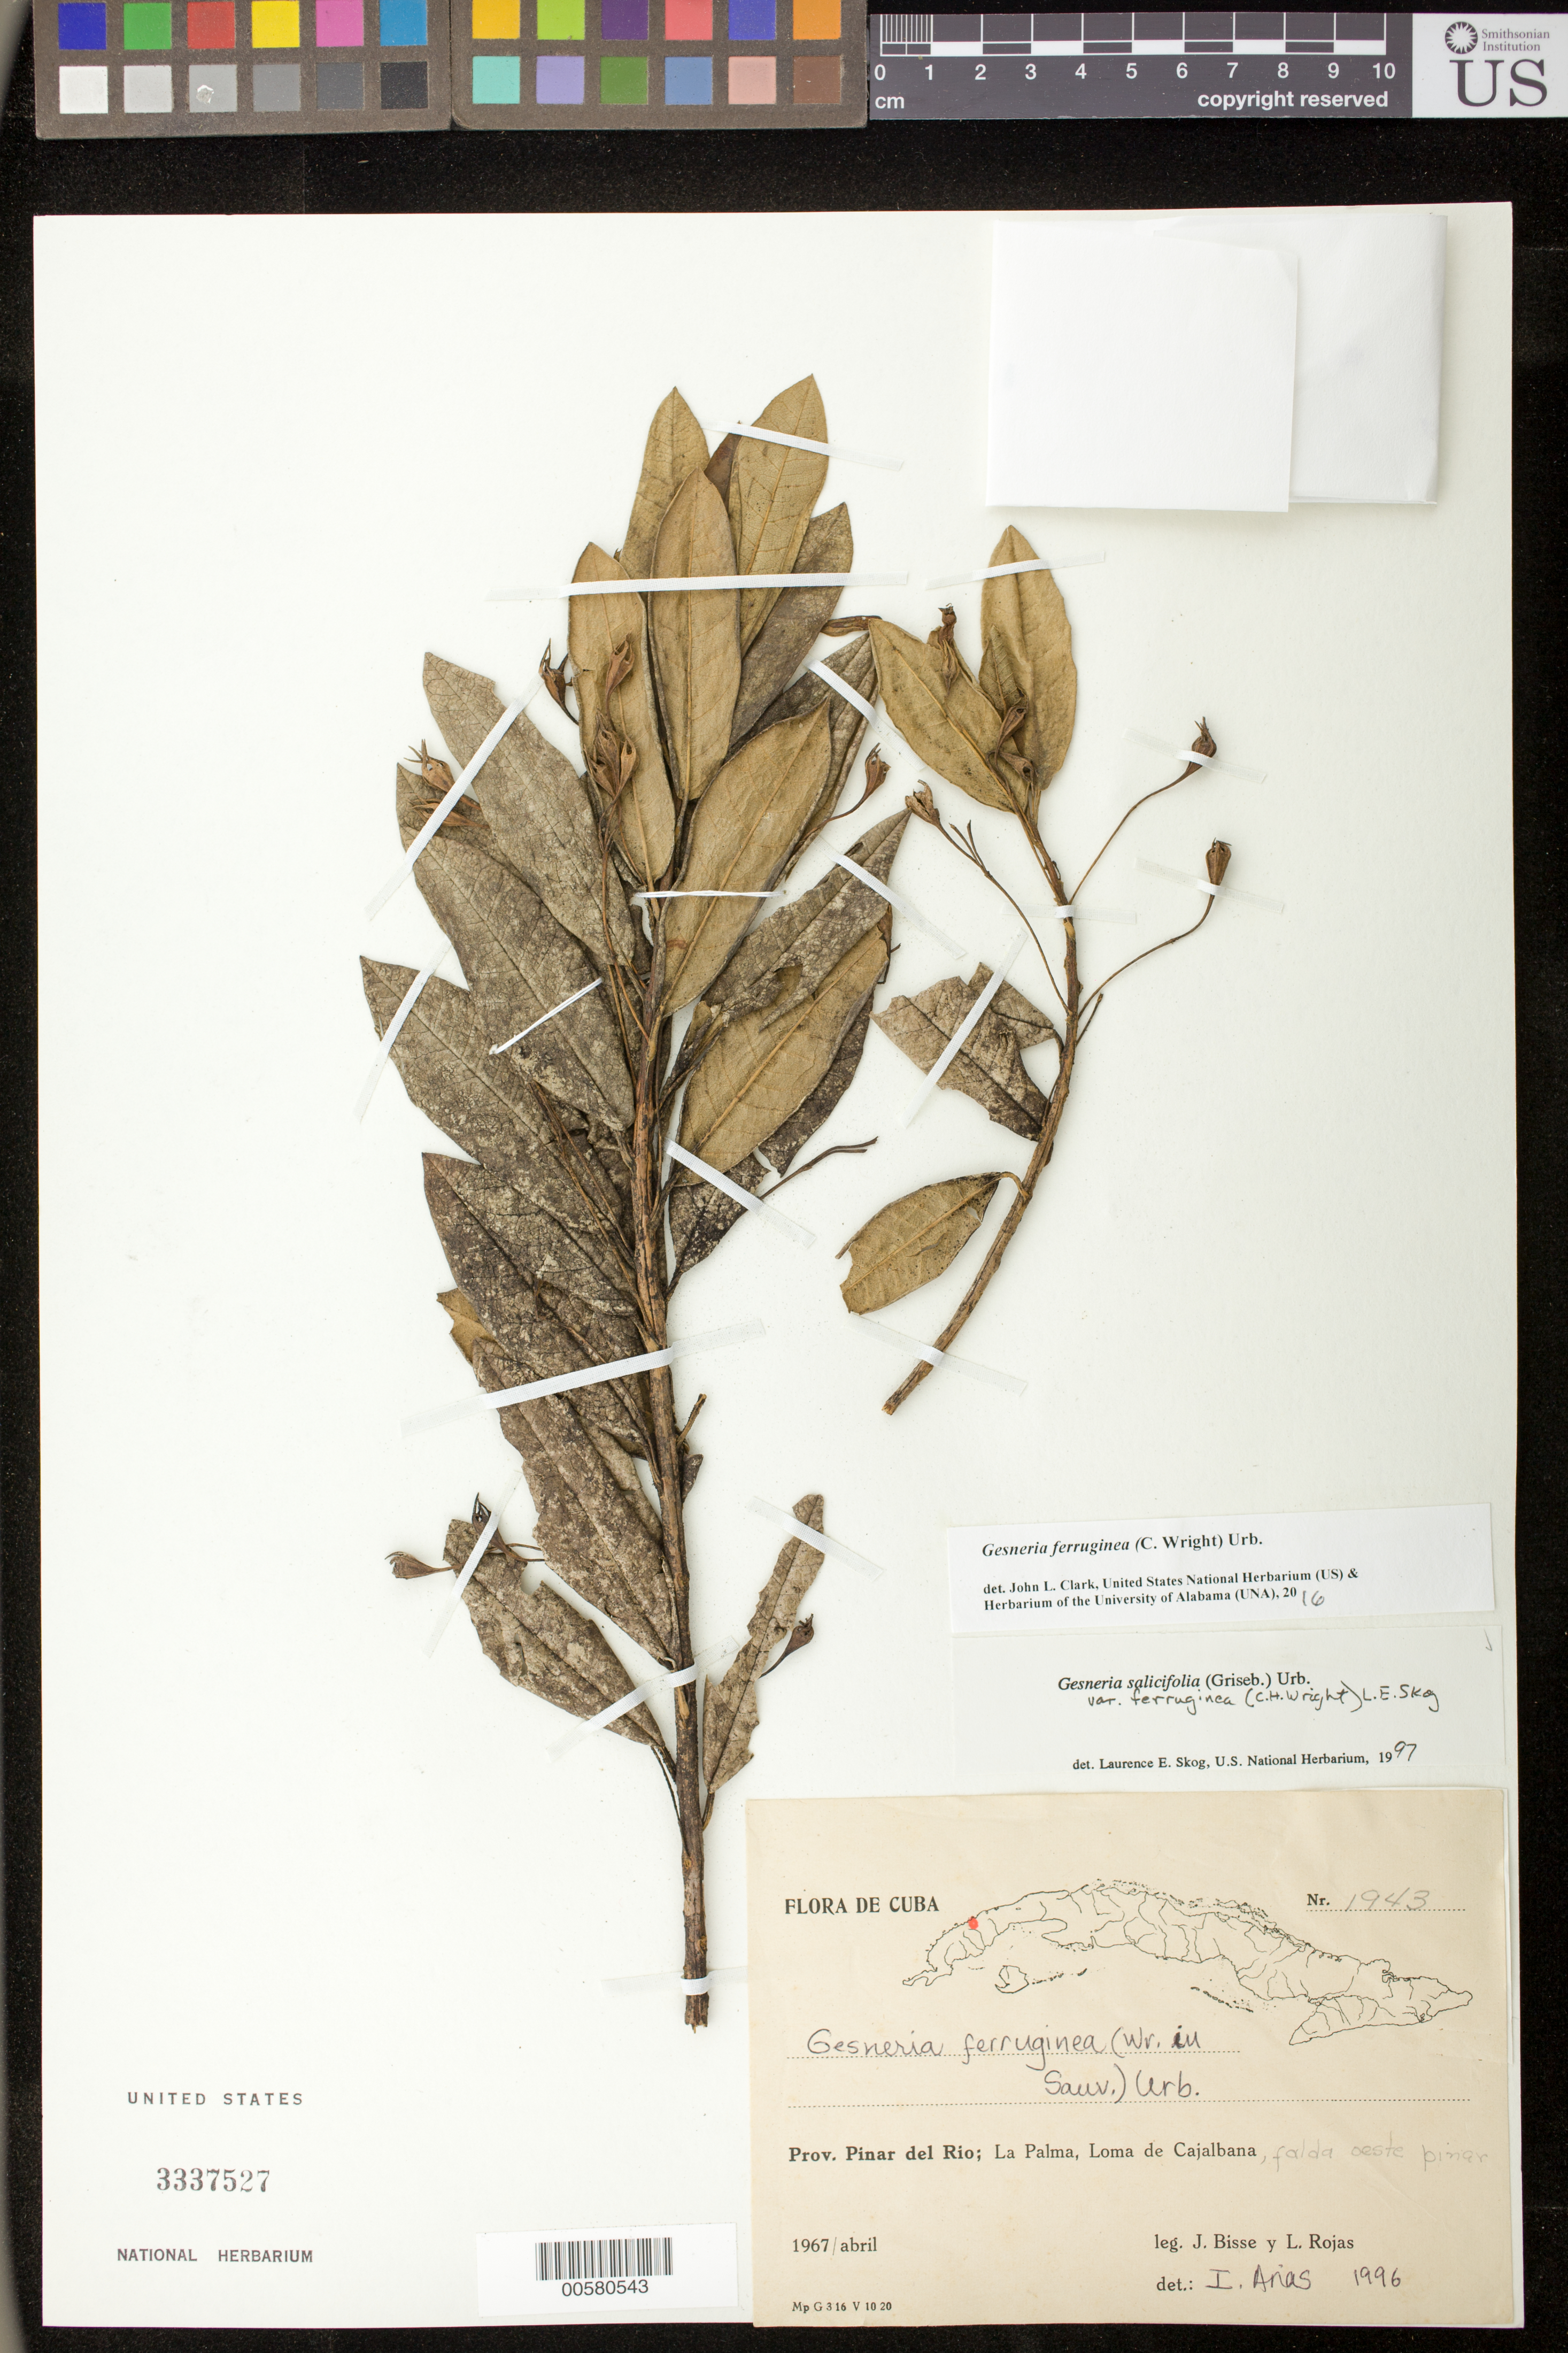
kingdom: Plantae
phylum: Tracheophyta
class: Magnoliopsida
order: Lamiales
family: Gesneriaceae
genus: Gesneria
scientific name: Gesneria ferruginea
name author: (C. Wright in Sauvalle) Urb.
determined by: Clark, J. L., (SEL), The Marie Selby Botanical Garden (UNITED STATES)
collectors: J. Bisse & L. Rojas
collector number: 1943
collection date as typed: Apr 1967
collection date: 1967-04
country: Cuba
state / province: Pinar del Rio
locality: La Palma, Loma de Cajalbana, falda oeste pinar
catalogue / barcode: US 3337527